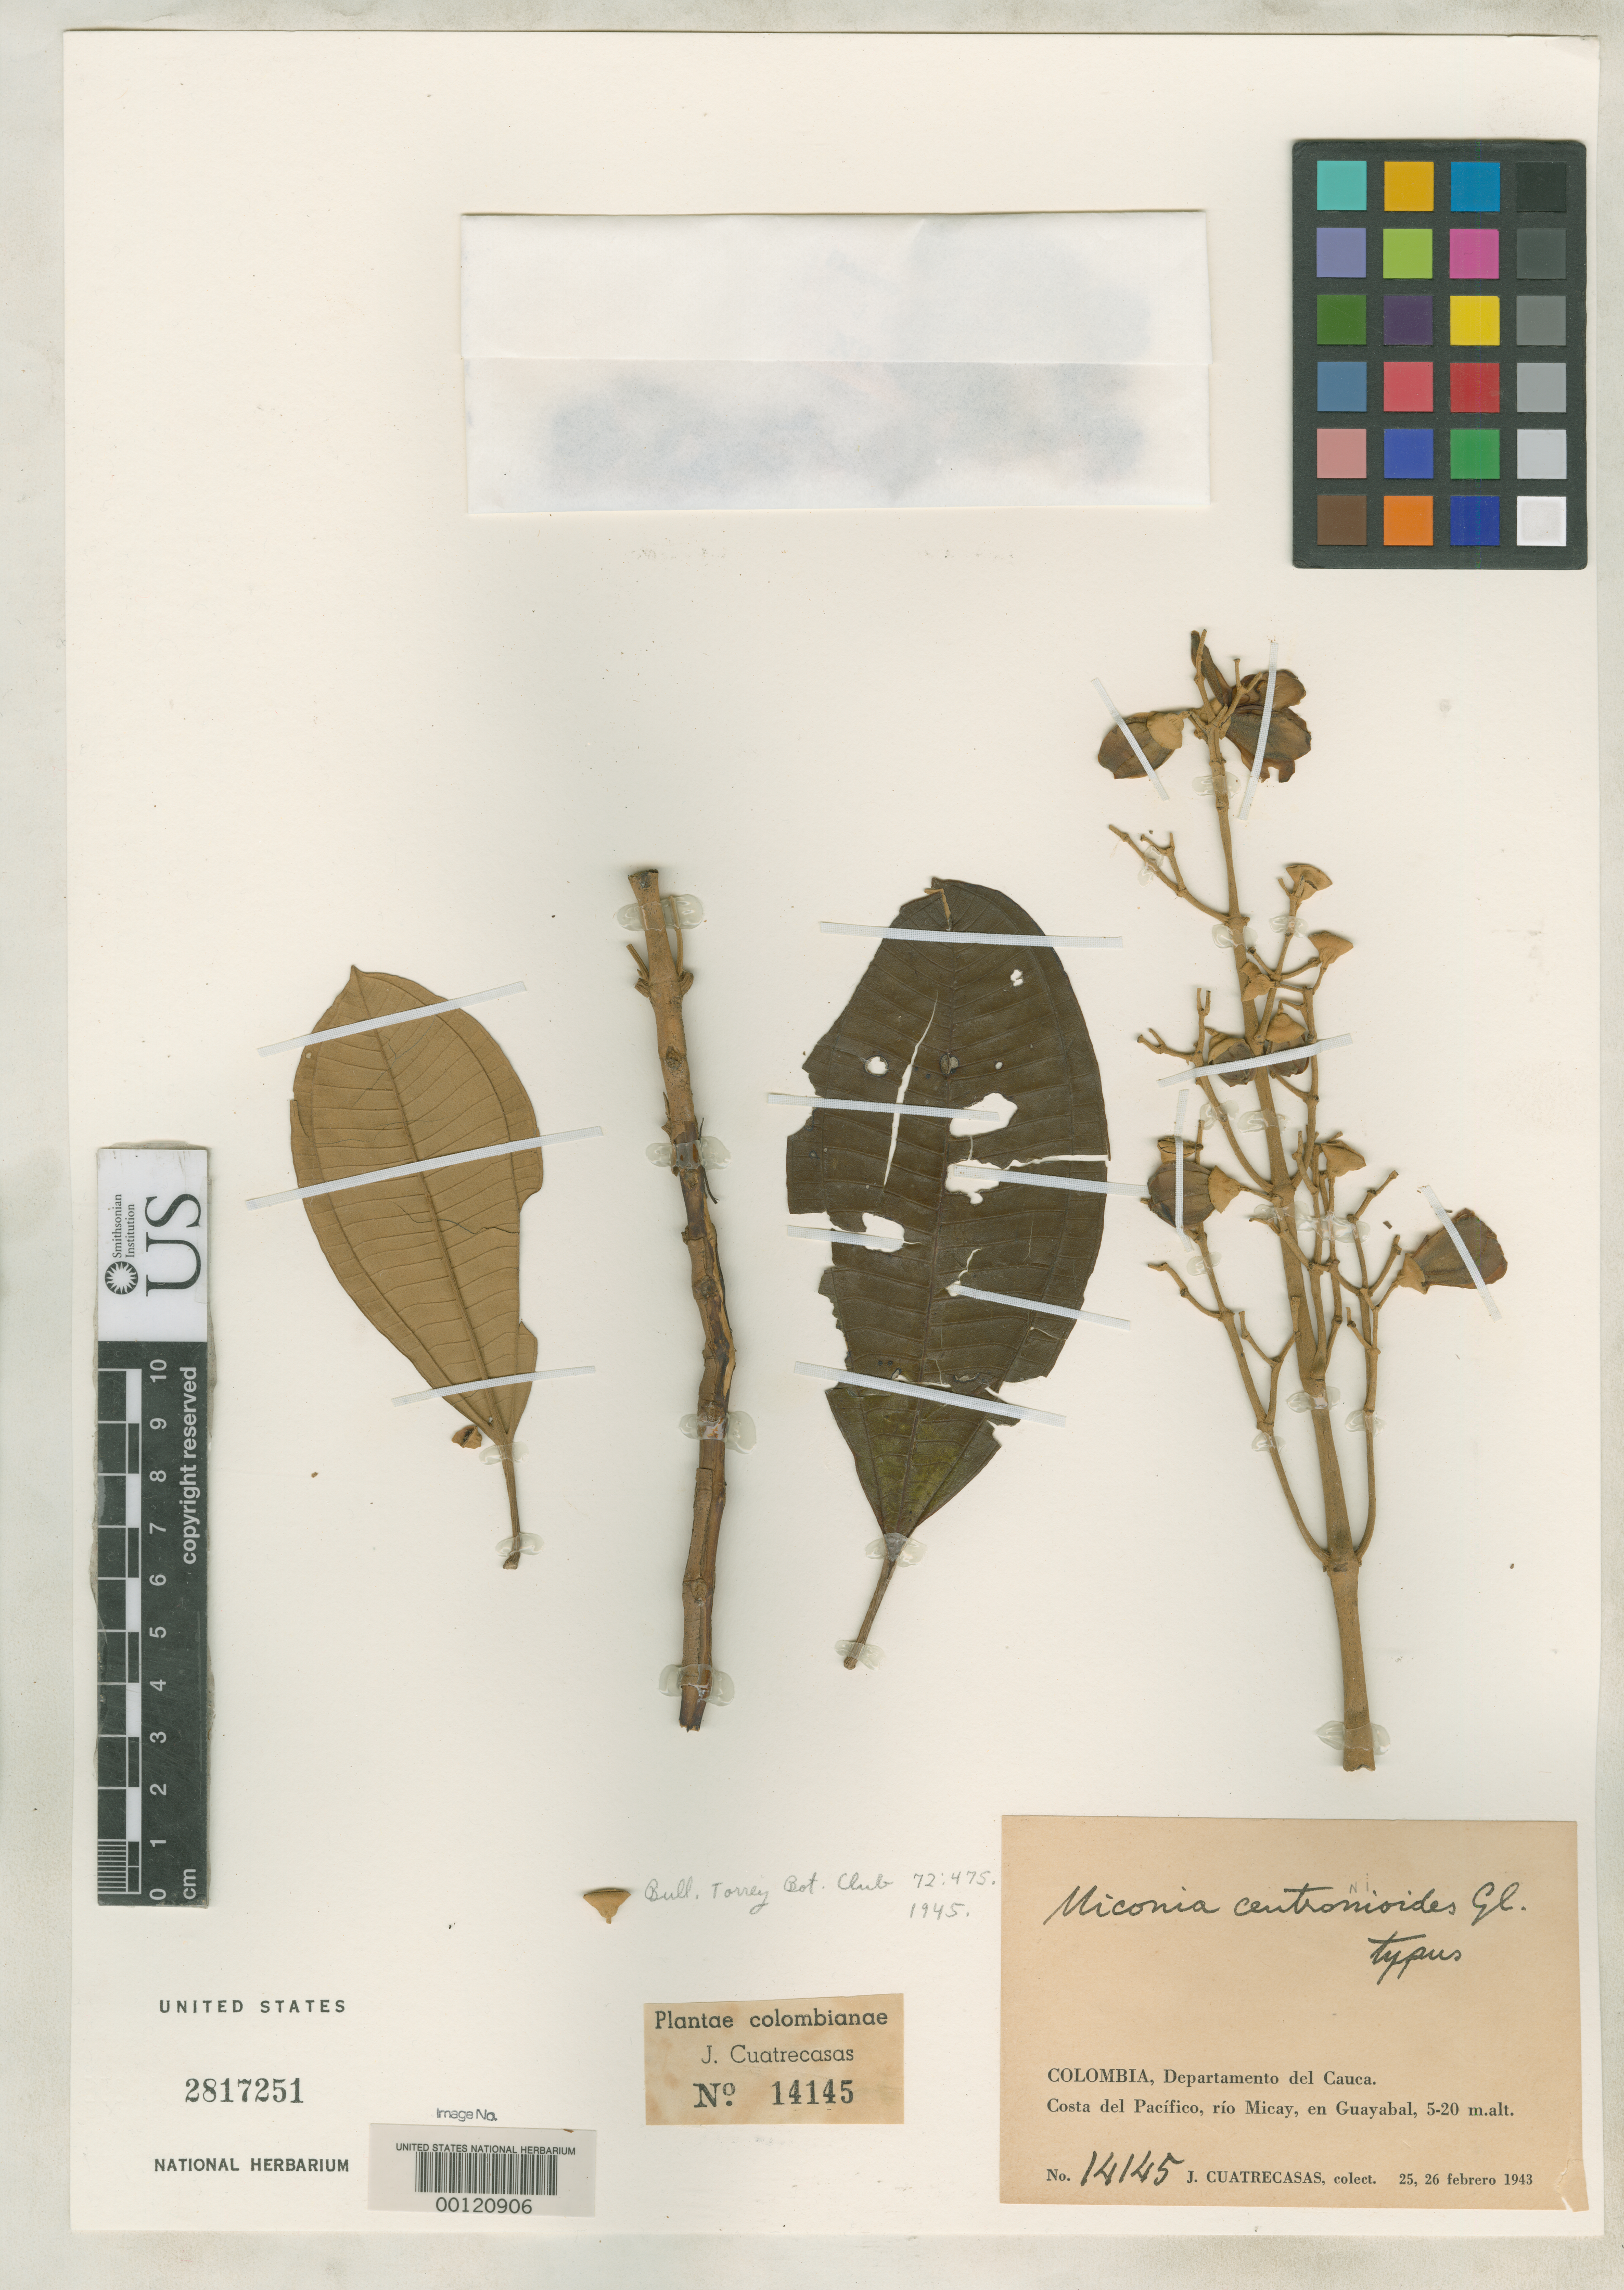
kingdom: Plantae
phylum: Tracheophyta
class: Magnoliopsida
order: Myrtales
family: Melastomataceae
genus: Miconia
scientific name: Miconia centronioides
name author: Gleason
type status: Isotype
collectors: J. Cuatrecasas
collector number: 14145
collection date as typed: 25 Feb 1943 to 26 Feb 1943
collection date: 1943-02-25/1943-02-26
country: Colombia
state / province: Cauca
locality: Pacific Coast, Rio Micay, Guayabal.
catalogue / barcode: US 2817251